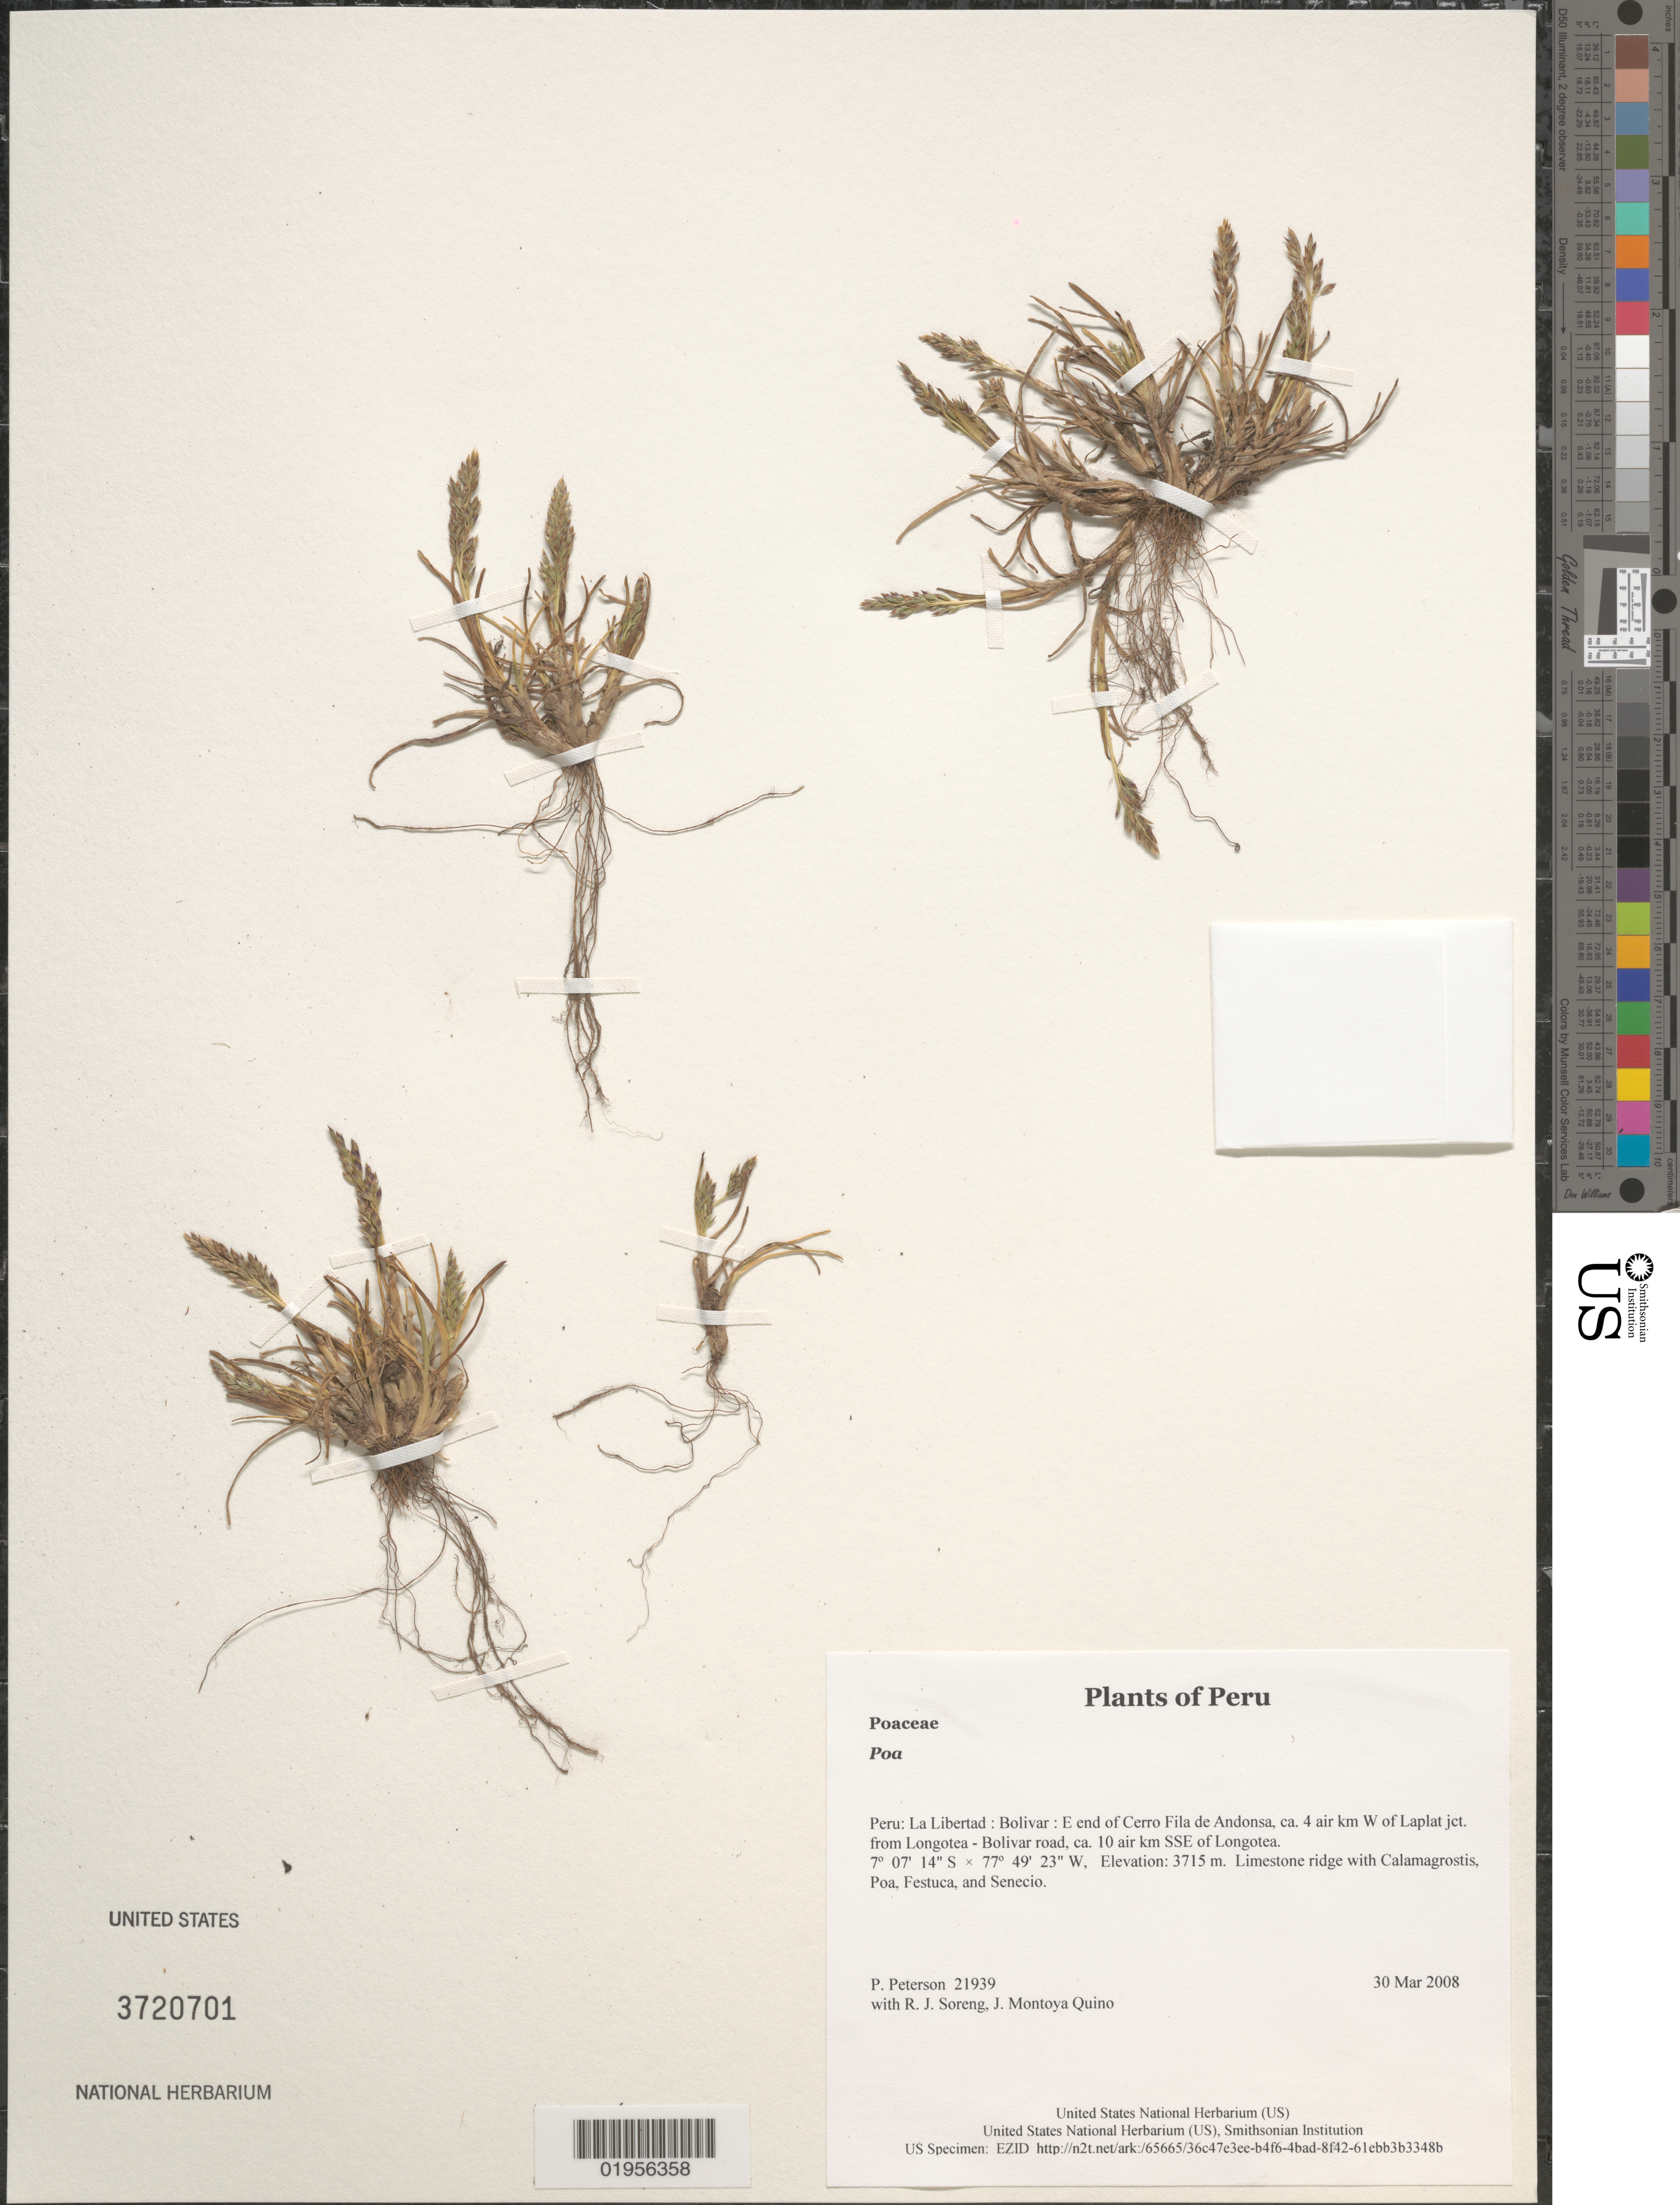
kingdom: Plantae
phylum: Tracheophyta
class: Liliopsida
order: Poales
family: Poaceae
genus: Poa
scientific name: Poa sp.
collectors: P. M. Peterson, R. J. Soreng & J. Montoya Quino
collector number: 21939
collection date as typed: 30 Mar 2008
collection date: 2008-03-30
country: Peru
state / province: La Libertad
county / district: Bolívar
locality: E end of Cerro Fila de Andonsa, ca. 4 air km W of Laplat jct. from Longotea - Bolivar road, ca. 10 air km SSE of Longotea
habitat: Limestone ridge with Calamagrostis, Poa, Festuca, and Senecio.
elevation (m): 3715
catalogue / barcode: US 3720701